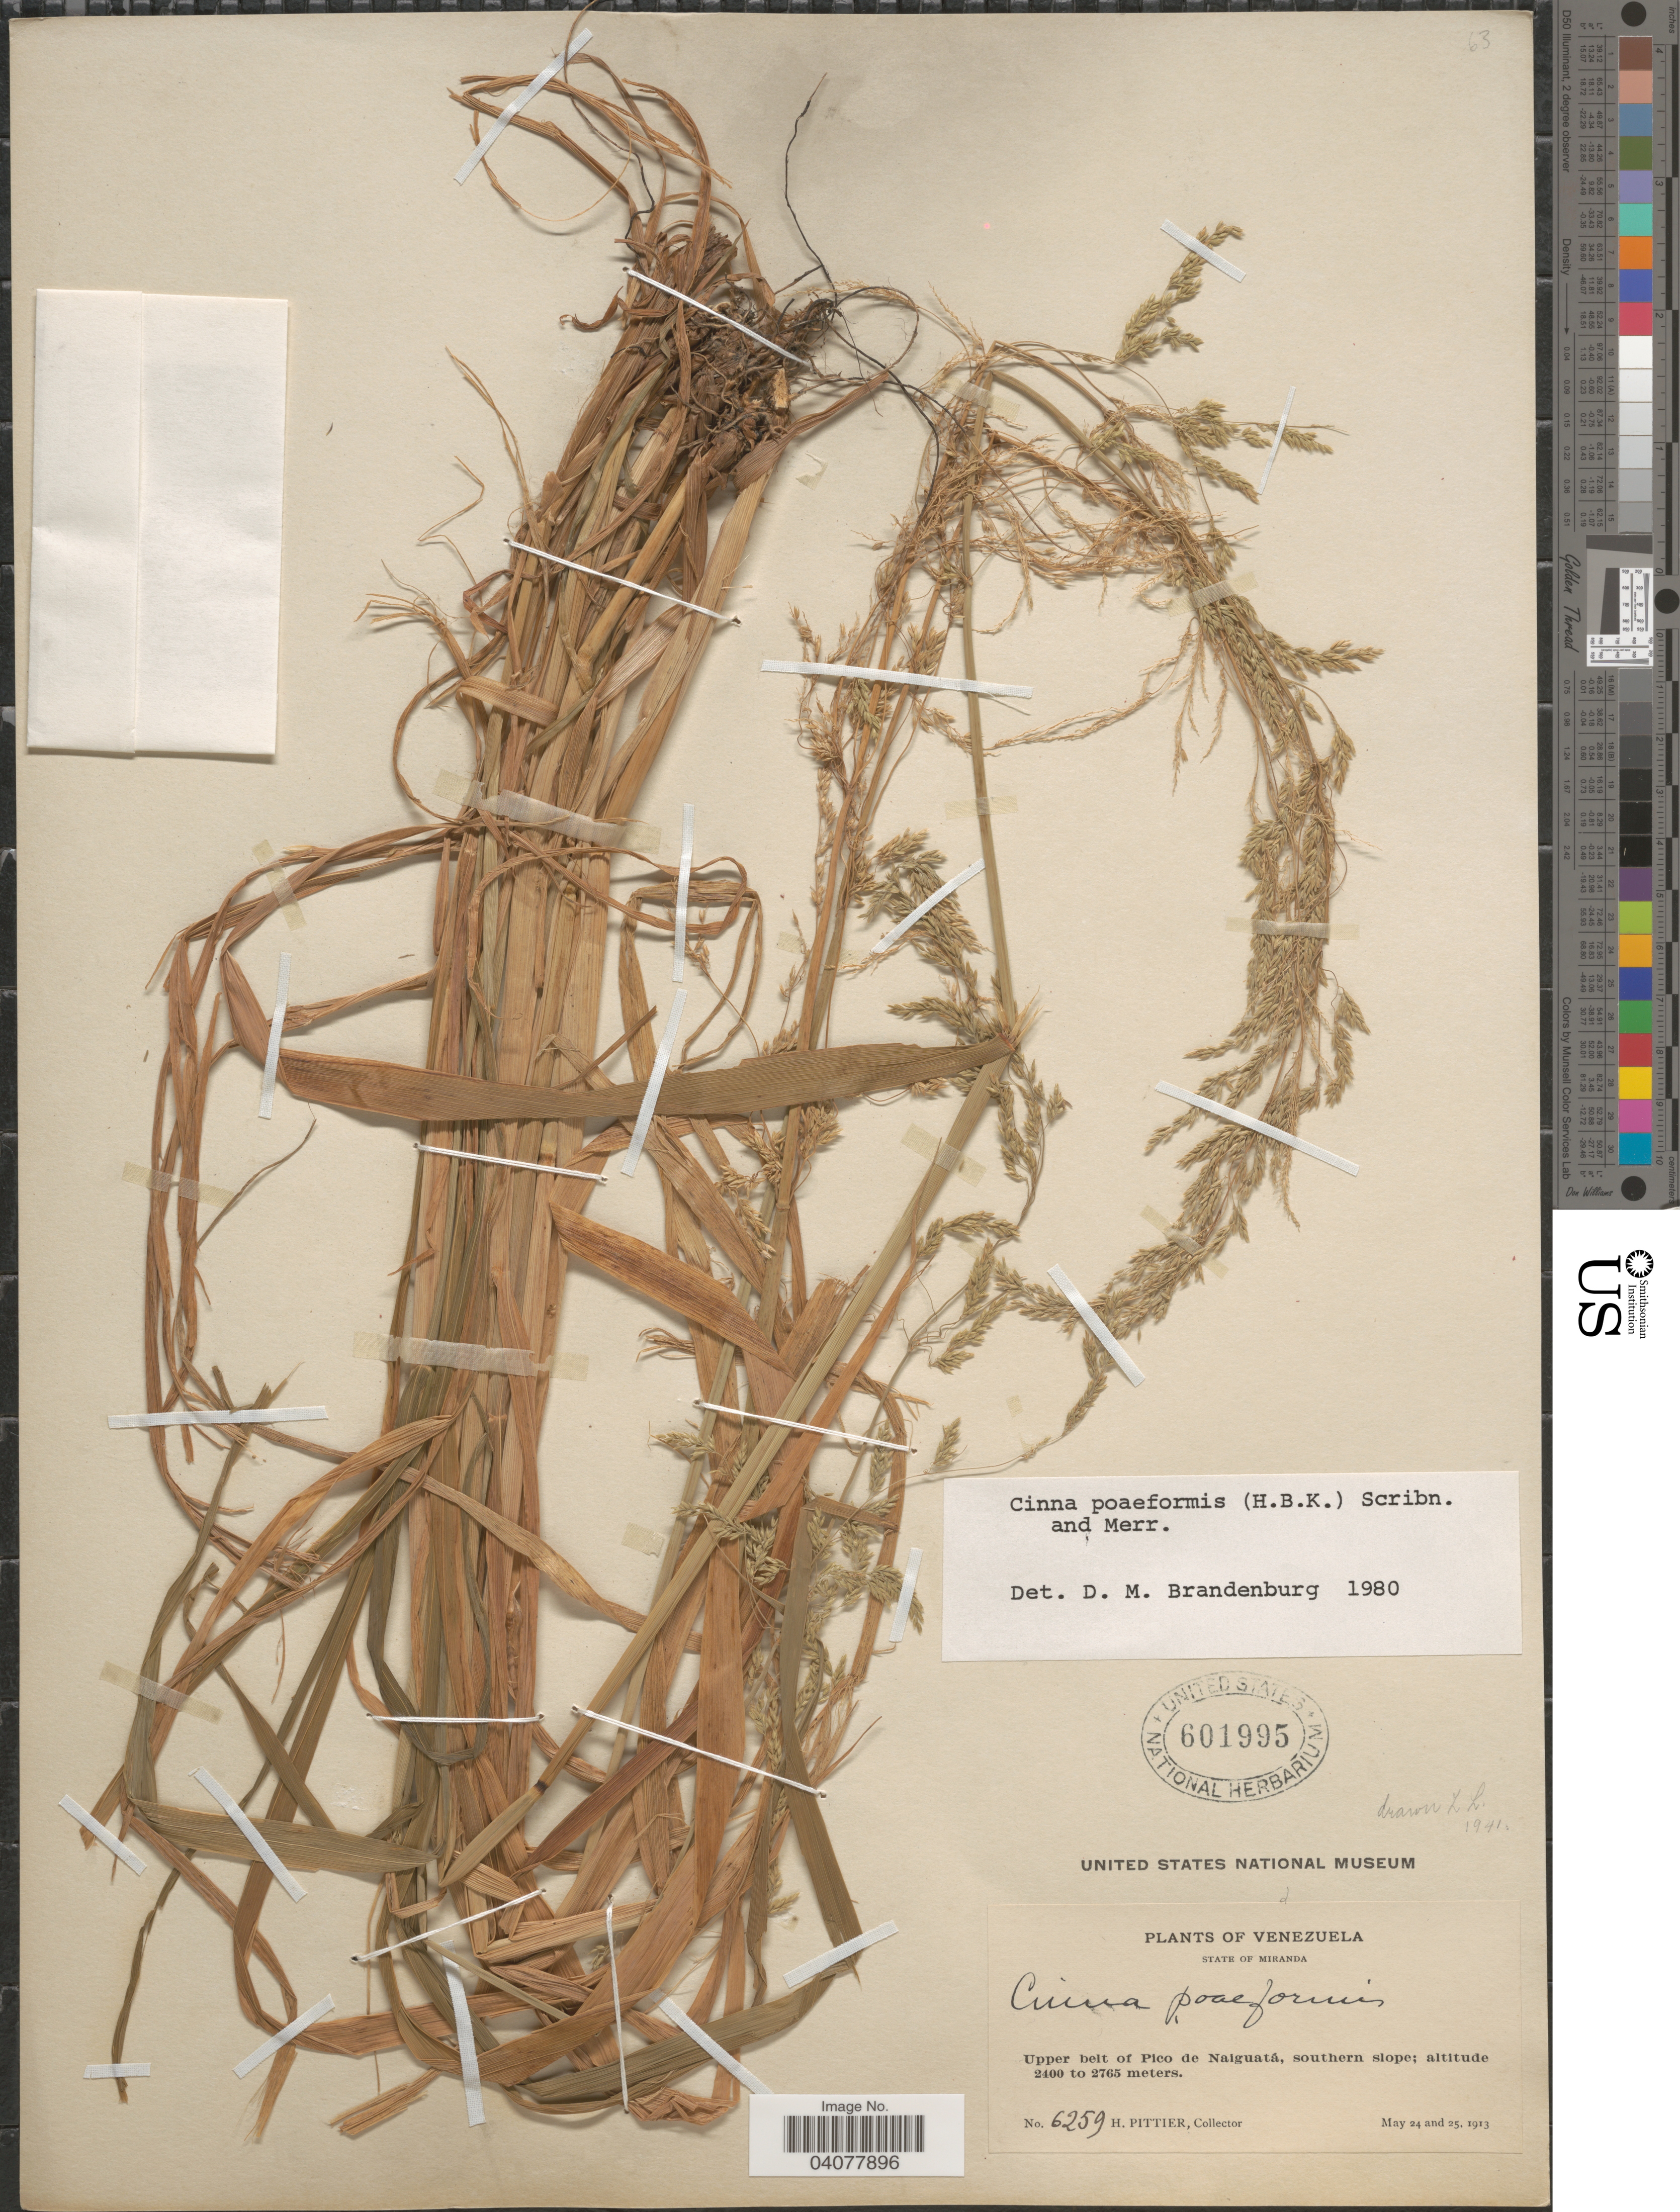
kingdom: Plantae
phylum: Tracheophyta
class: Liliopsida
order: Poales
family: Poaceae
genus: Cinna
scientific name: Cinna poiformis (Kunth) Scribn. & Merr.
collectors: H. F. Pittier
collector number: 6259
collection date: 1913-05-24/1913-05-25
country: Venezuela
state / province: Miranda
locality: Upper belt of Pico de Naiguatá, southern slope.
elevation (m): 2400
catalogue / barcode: US 601995